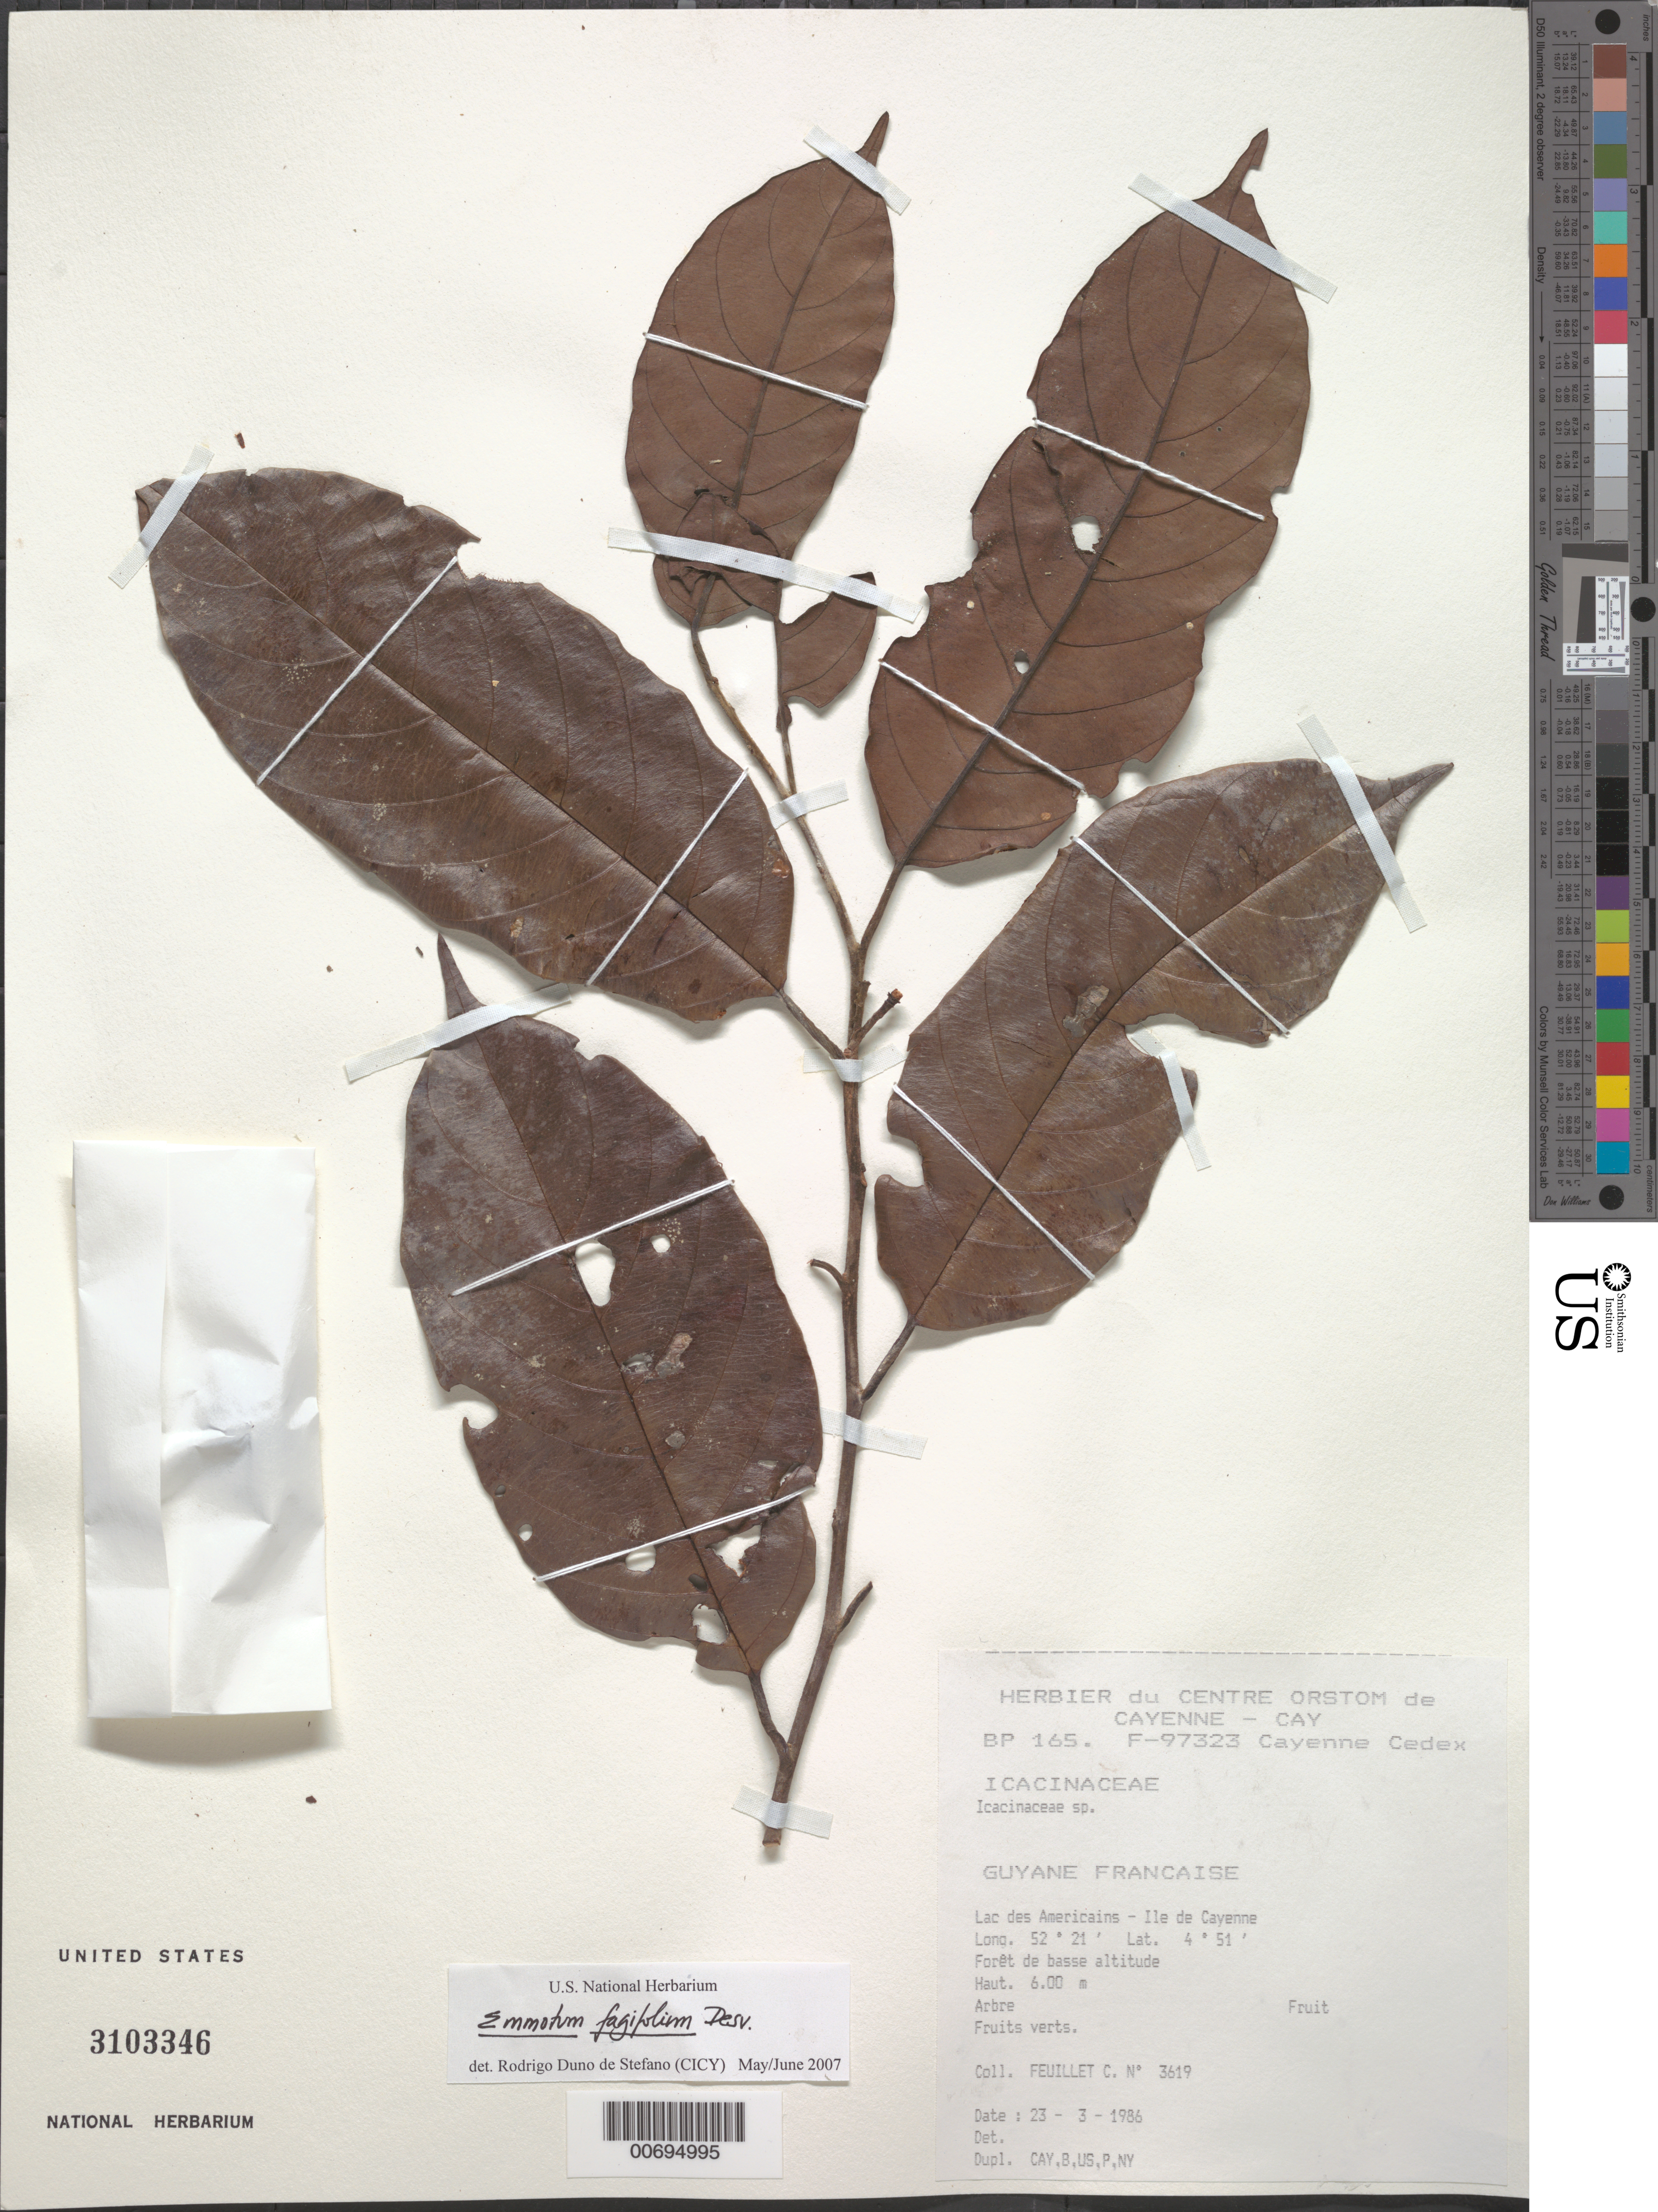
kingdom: Plantae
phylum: Tracheophyta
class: Magnoliopsida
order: Metteniusales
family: Metteniusaceae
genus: Emmotum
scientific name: Emmotum fagifolium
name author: Desv. ex Ham.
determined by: Duno de Stefano, R.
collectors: C. Feuillet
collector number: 3619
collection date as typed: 23-Mar-86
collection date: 1986-03-23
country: French Guiana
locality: Ile de Cayenne, Lac des Americains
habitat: Low forest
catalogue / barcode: US 3103346